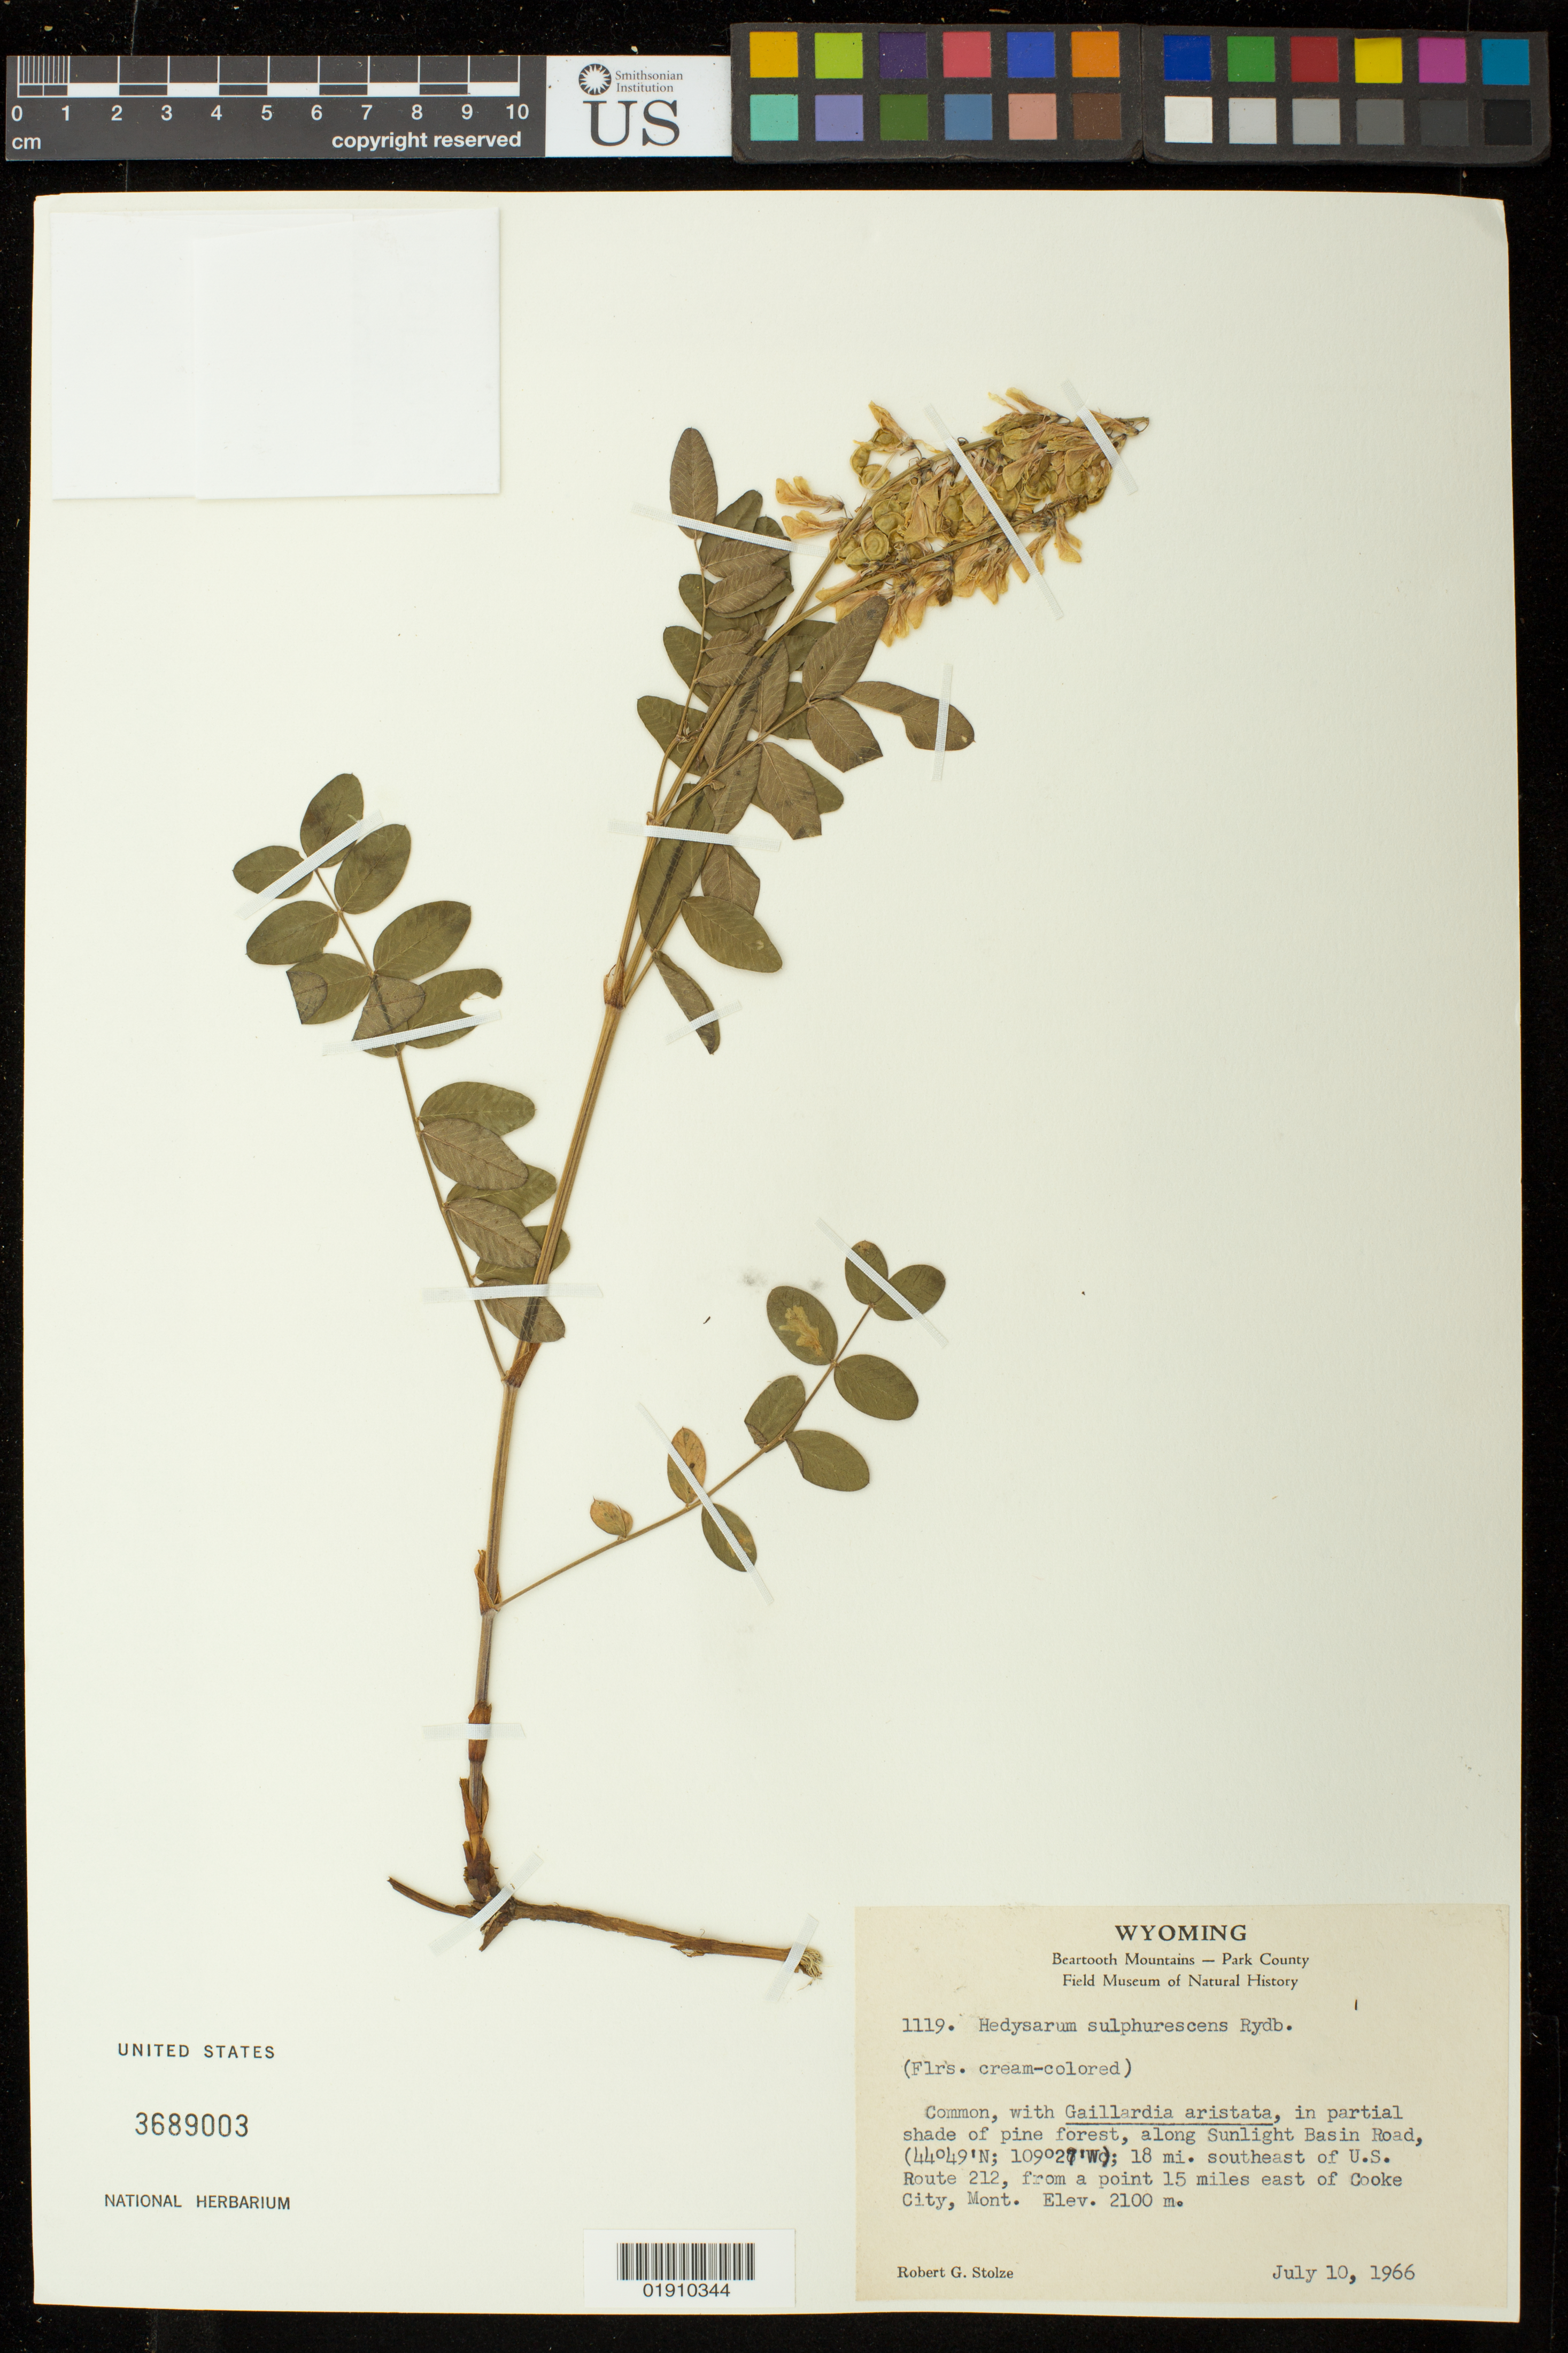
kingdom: Plantae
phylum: Tracheophyta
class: Magnoliopsida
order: Fabales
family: Fabaceae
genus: Hedysarum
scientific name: Hedysarum sulphurescens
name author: Rydb.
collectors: R. G. Stolze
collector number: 1119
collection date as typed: July 10, 1966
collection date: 1966-07-10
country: United States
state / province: Wyoming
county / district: Park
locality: Beartooth Mountains, along Sunlight Basin Road, 18 mi. southeast of U.S. Route 212, from a point 15 miles east of Cooke City, Mont.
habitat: common, with Gaillardia aristata, in partial shade of pine forest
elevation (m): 2100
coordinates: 44 49 0 N, 109 27 0 W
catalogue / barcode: US 3689003